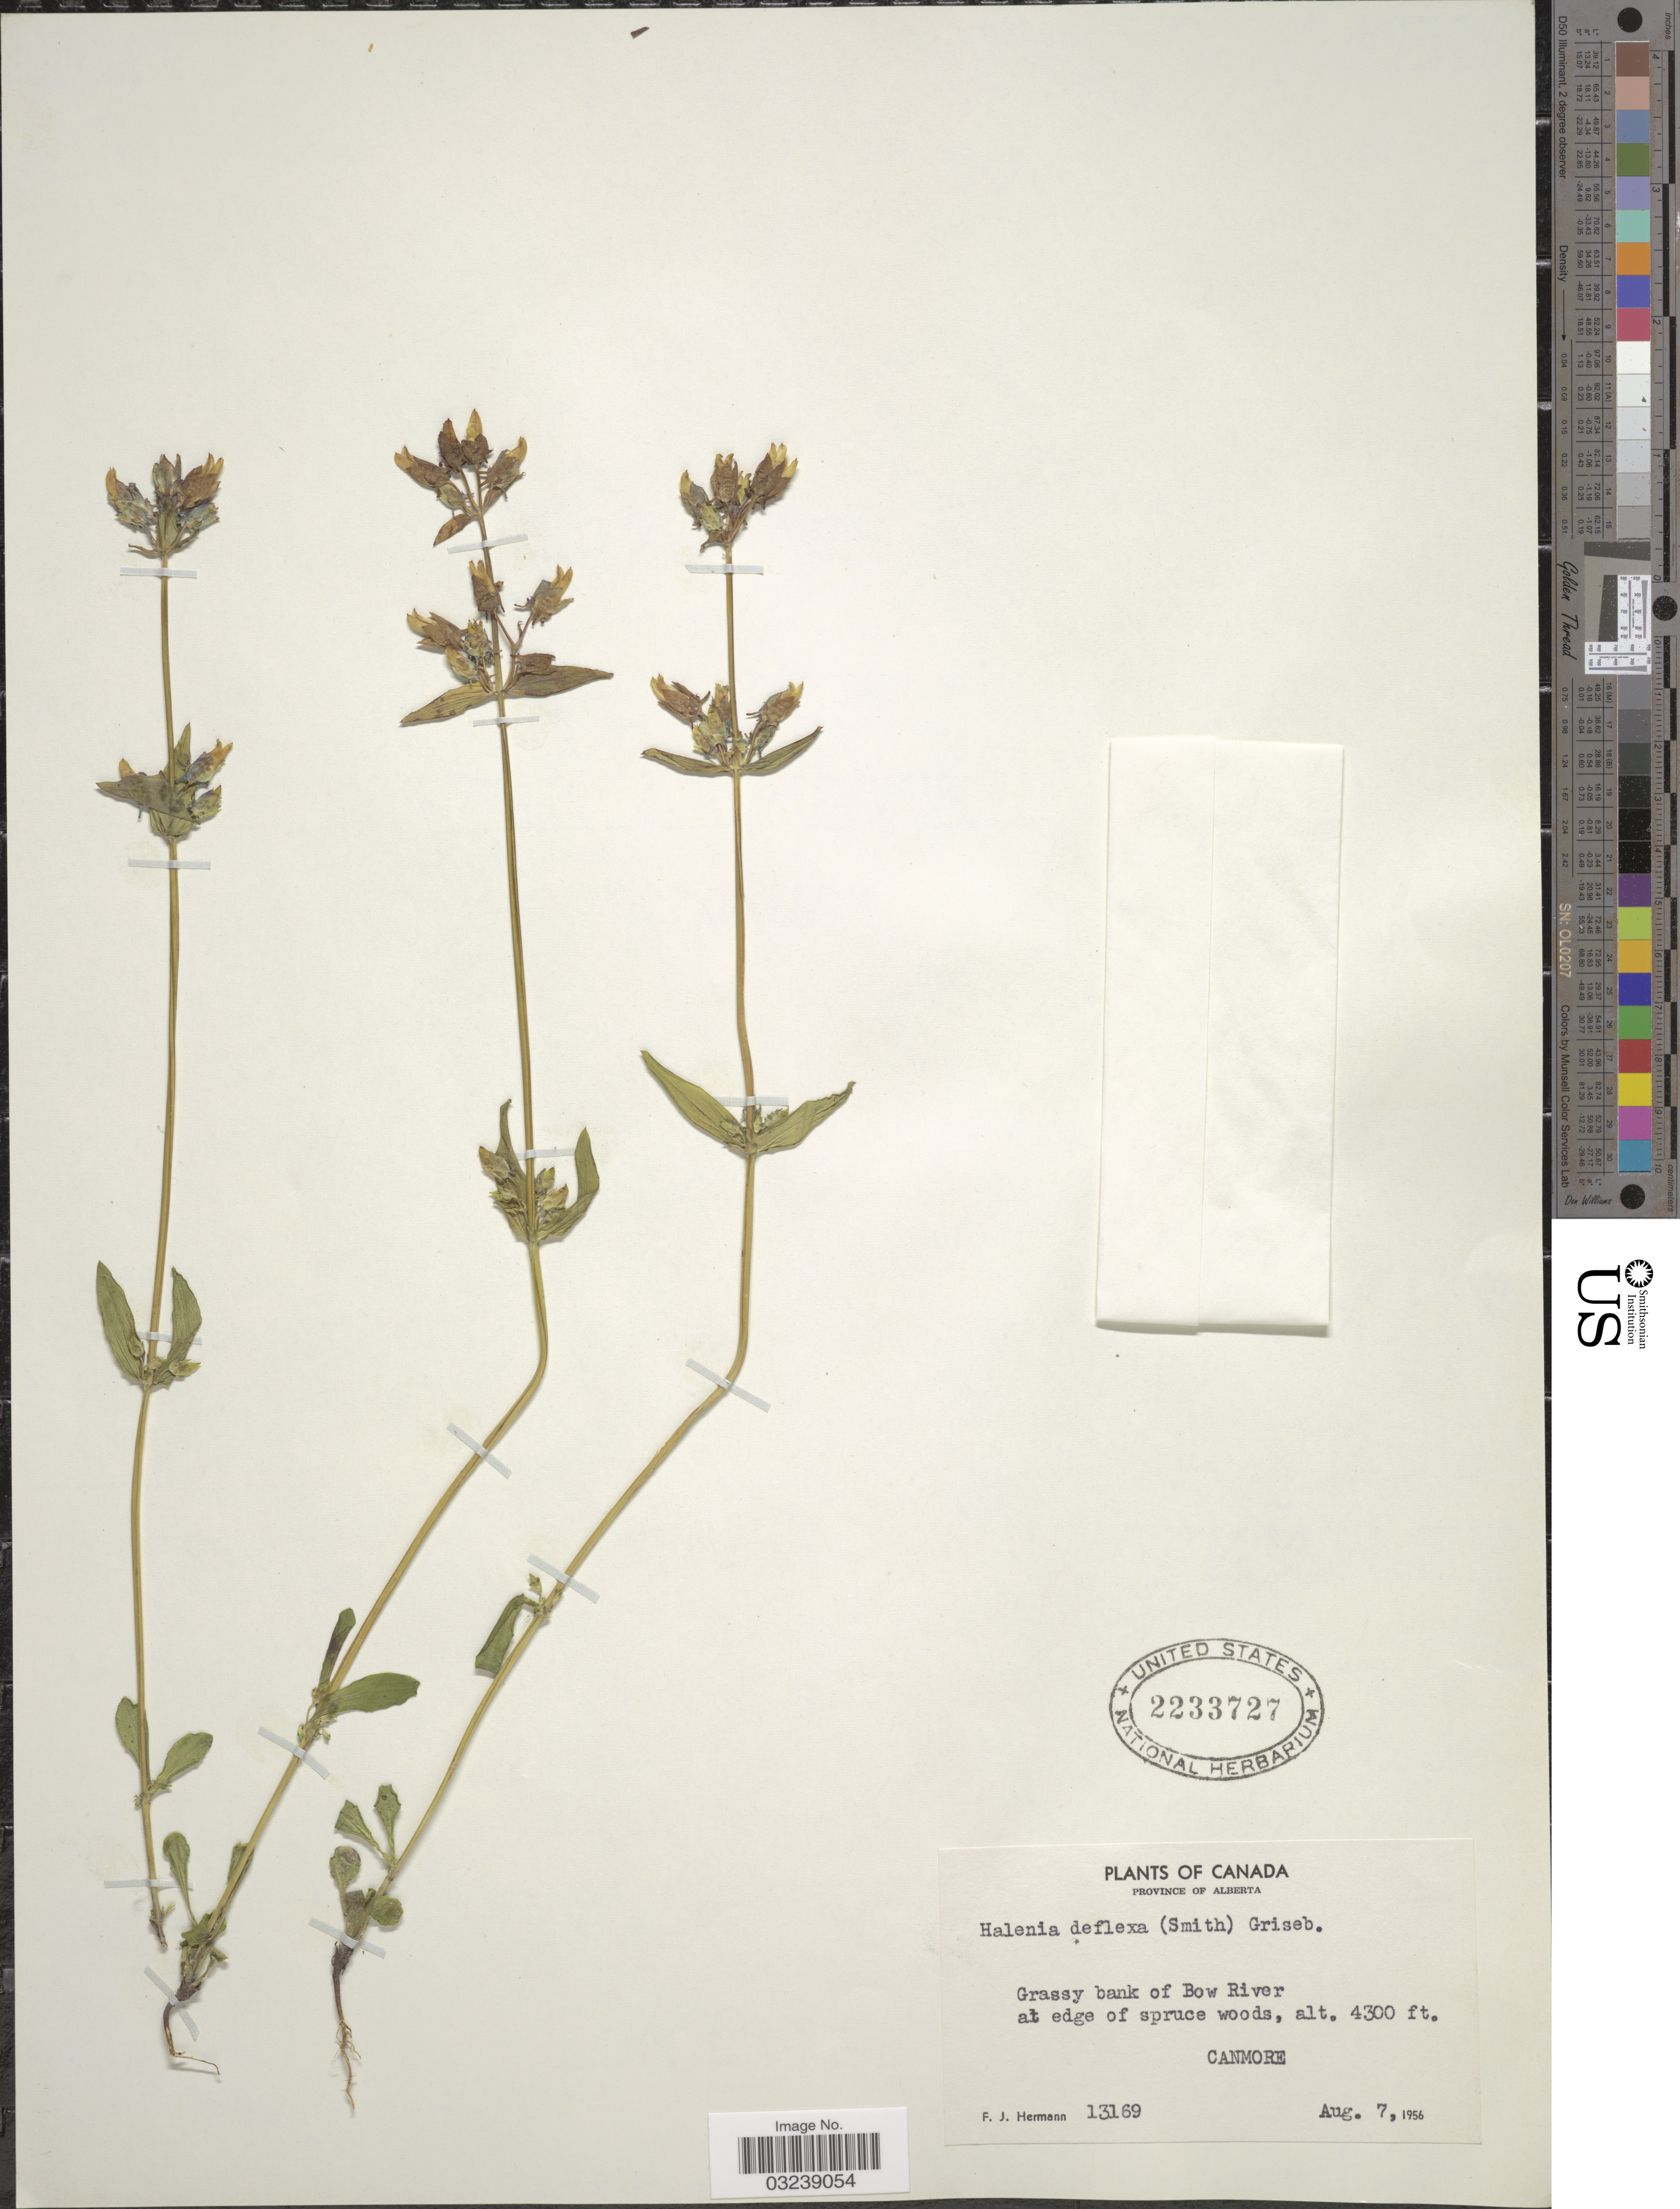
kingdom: Plantae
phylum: Tracheophyta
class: Magnoliopsida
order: Gentianales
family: Gentianaceae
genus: Halenia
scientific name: Halenia deflexa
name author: (Sm.) Griseb.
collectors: F. J. Hermann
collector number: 13169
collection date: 1956-08-07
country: Canada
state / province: Alberta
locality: Grassy bank of Bow River at edge of spruce woods. Canmore.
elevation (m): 1311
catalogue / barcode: US 2233727